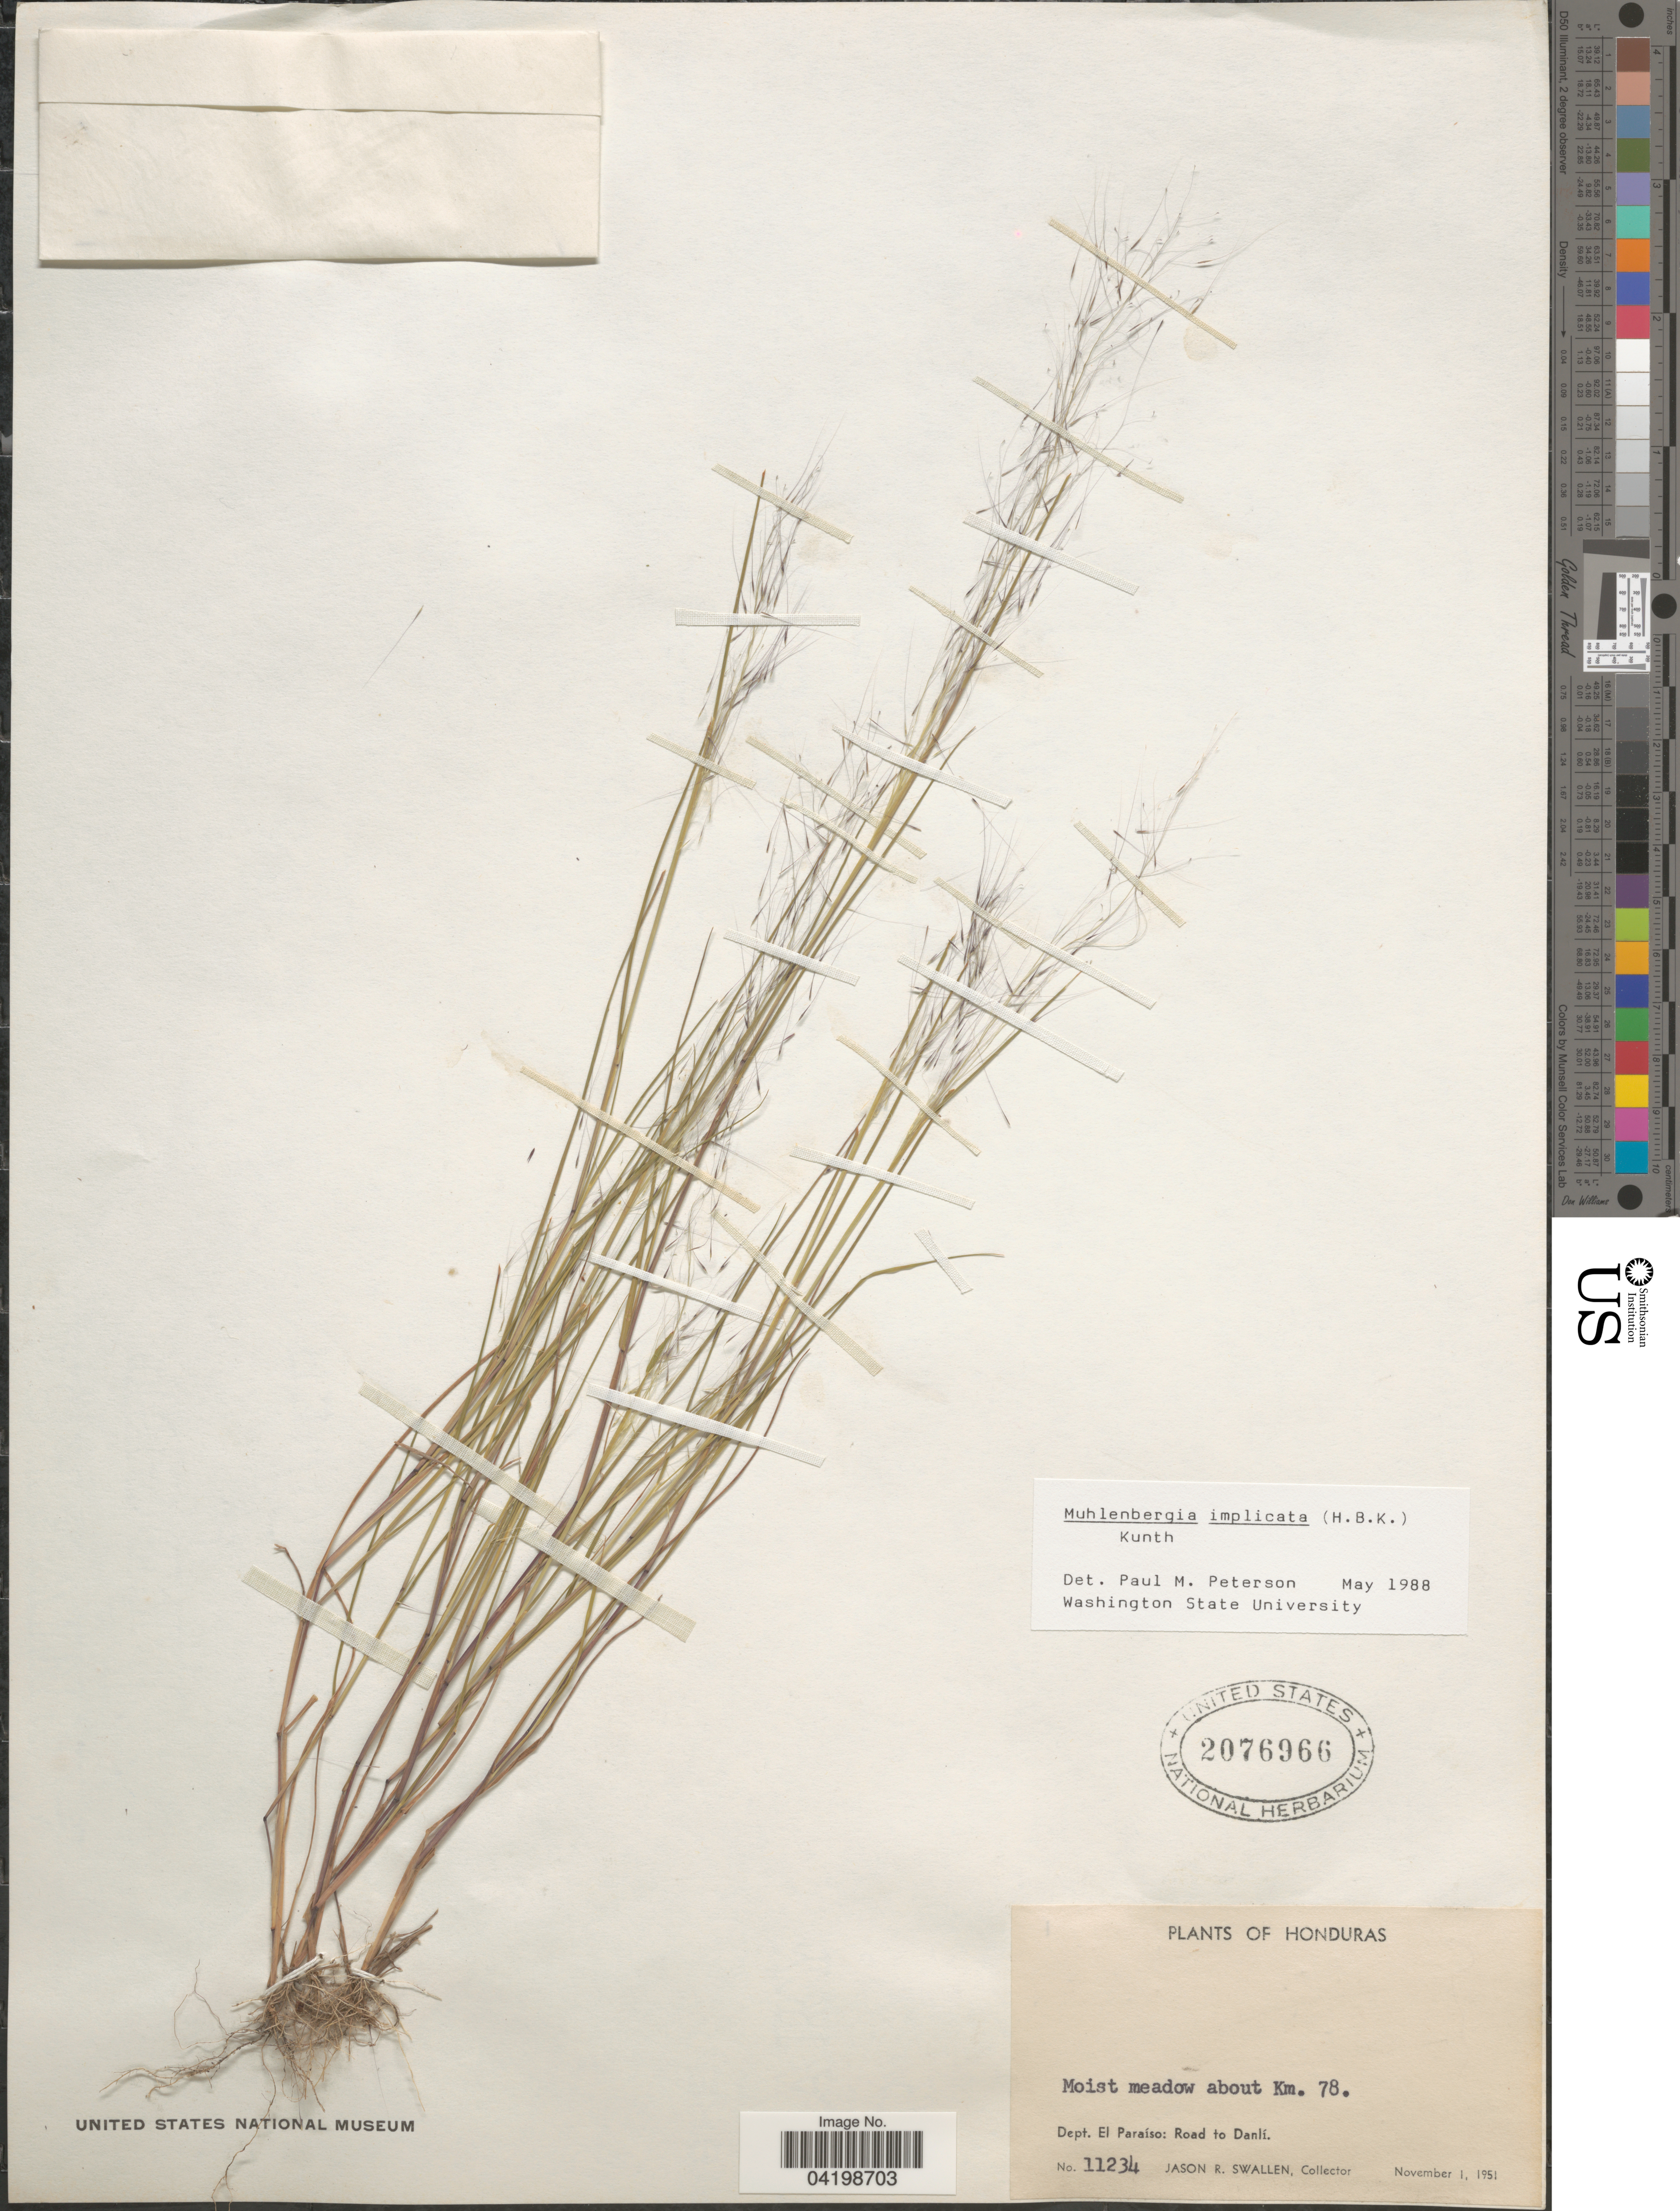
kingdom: Plantae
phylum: Tracheophyta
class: Liliopsida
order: Poales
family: Poaceae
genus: Muhlenbergia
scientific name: Muhlenbergia implicata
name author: (Kunth) Trin.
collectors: J. R. Swallen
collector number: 11234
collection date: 1951-11-01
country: Honduras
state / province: El Paraiso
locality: Moist meadow about Km. 78. Dept. El Paraíso: Road to Danlí.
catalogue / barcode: US 2076966